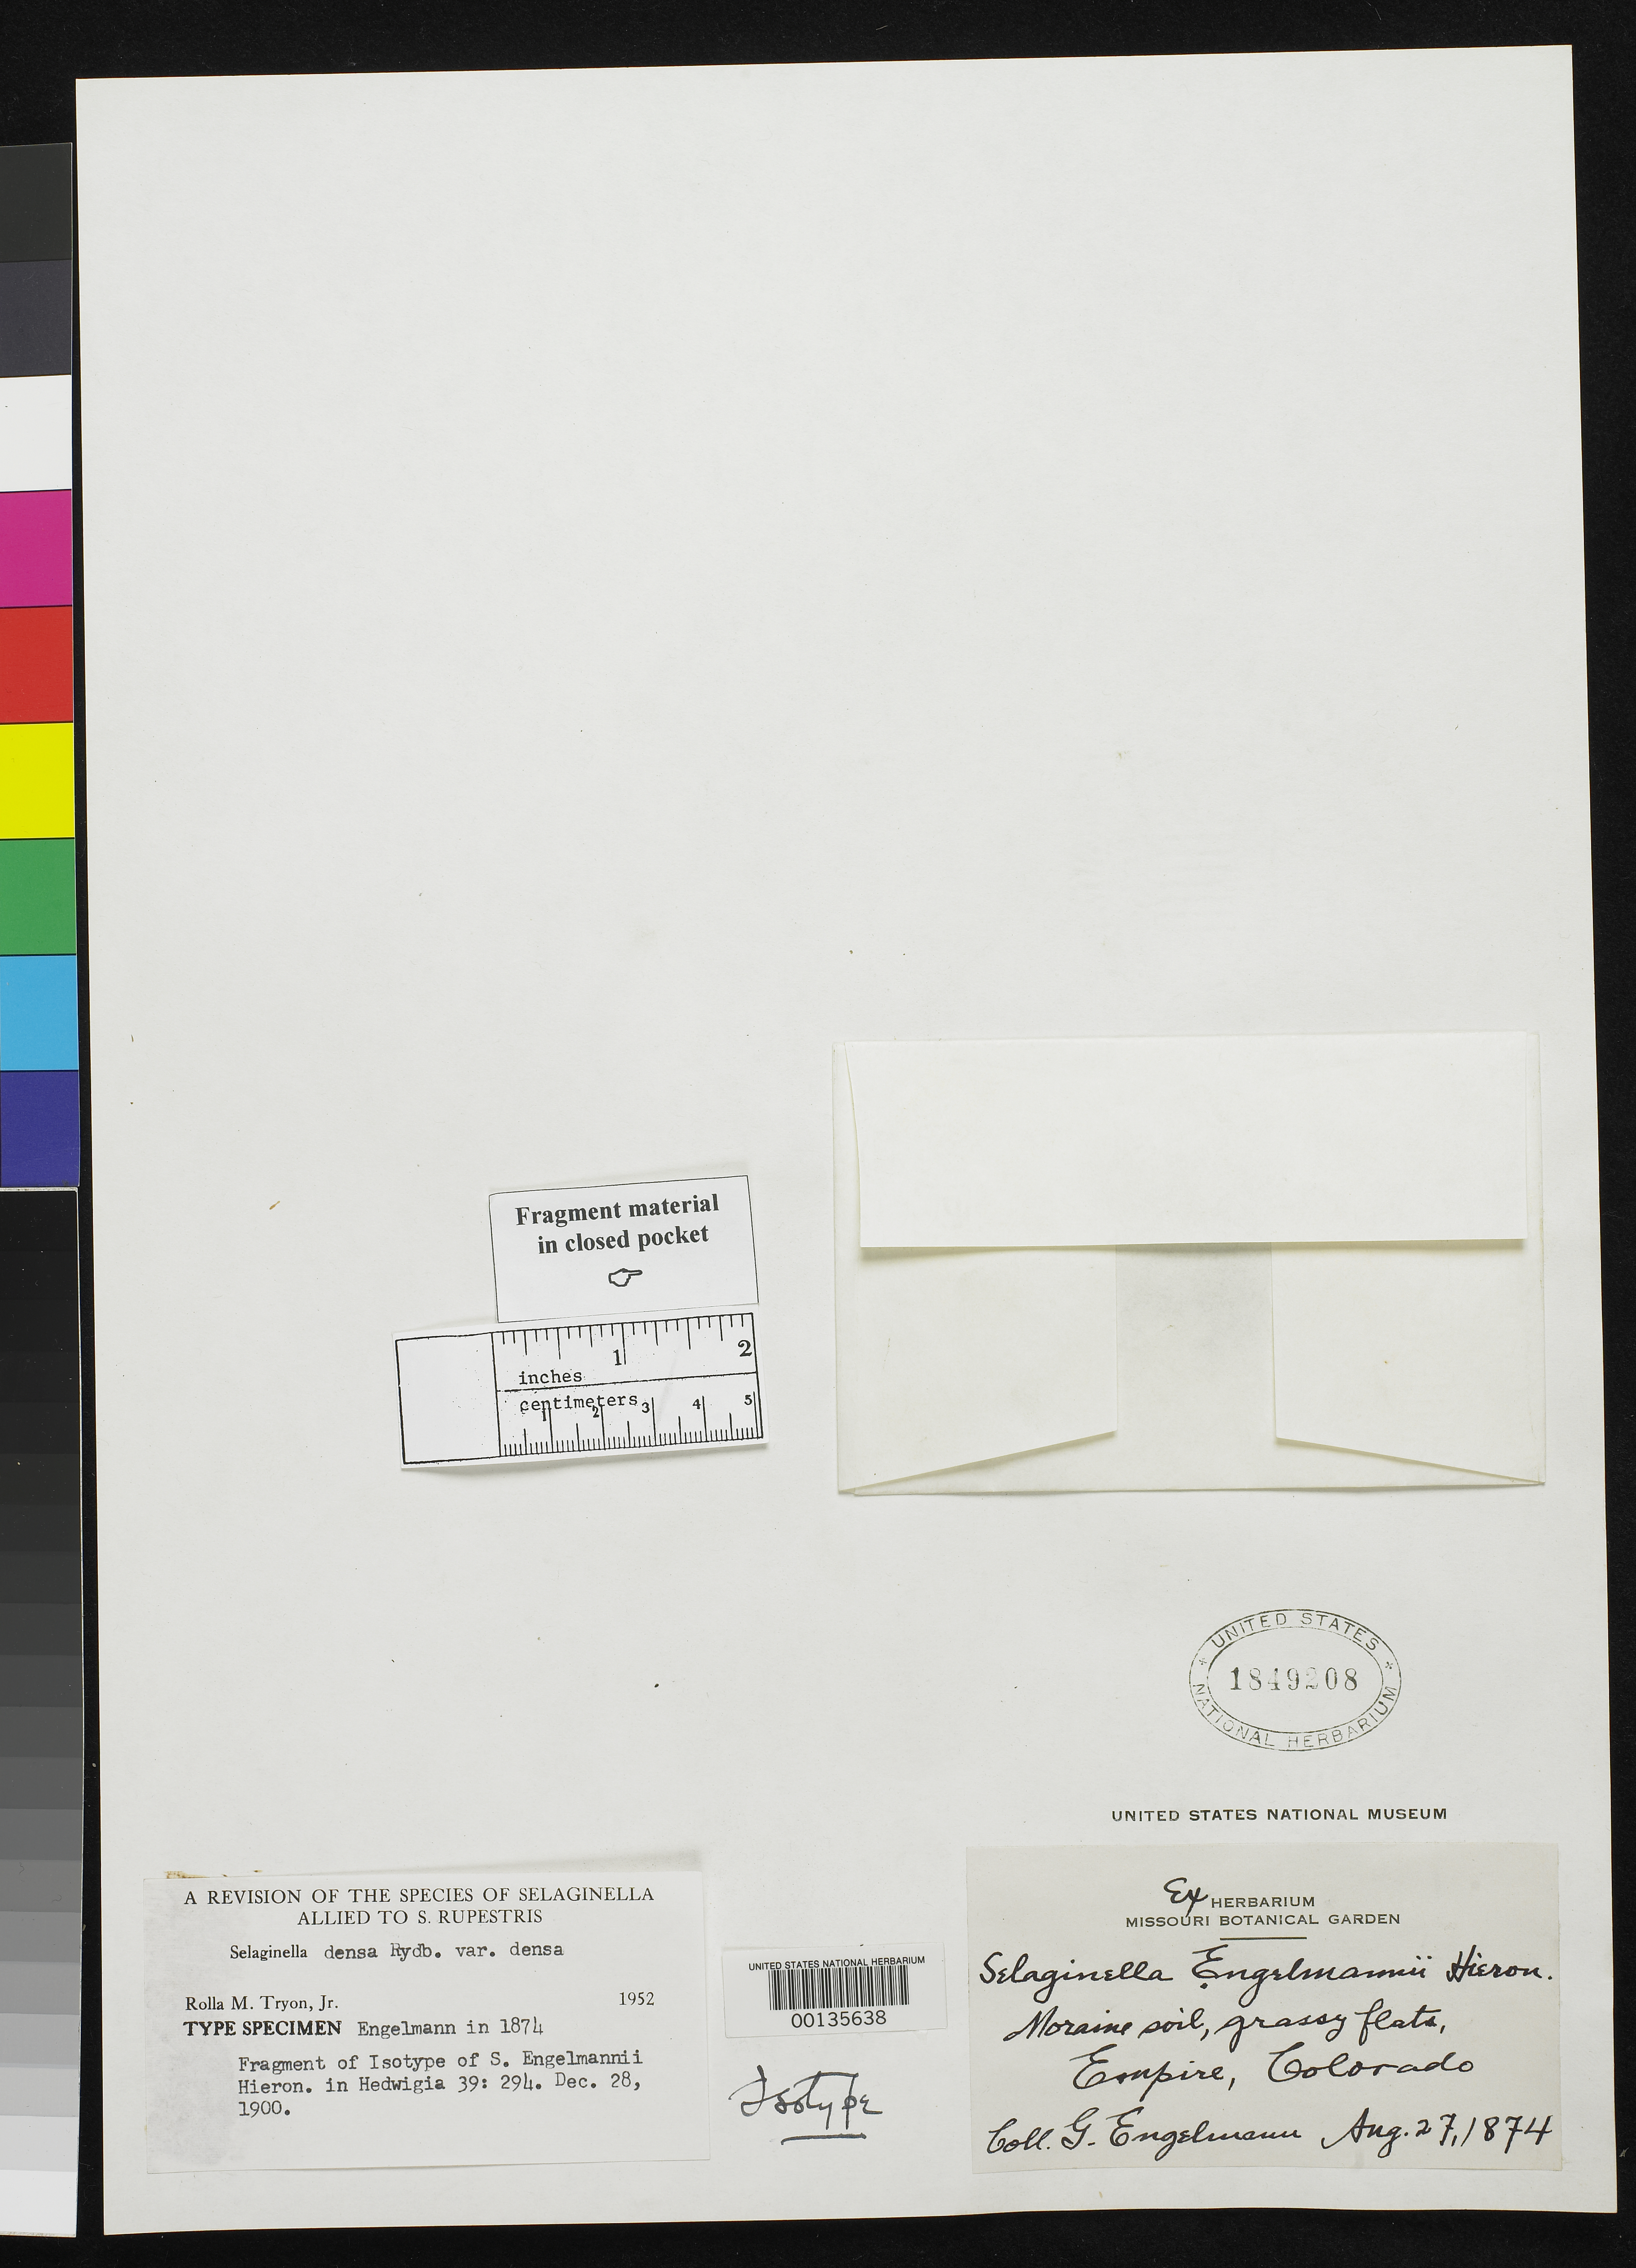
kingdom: Plantae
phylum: Tracheophyta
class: Lycopodiopsida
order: Selaginellales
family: Selaginellaceae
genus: Selaginella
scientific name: Selaginella engelmannii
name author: Hieron.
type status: Type Collection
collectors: G. Engelmann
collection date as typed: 27 Aug 1874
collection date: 1874-08-27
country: United States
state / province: Colorado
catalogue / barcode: US 1849208